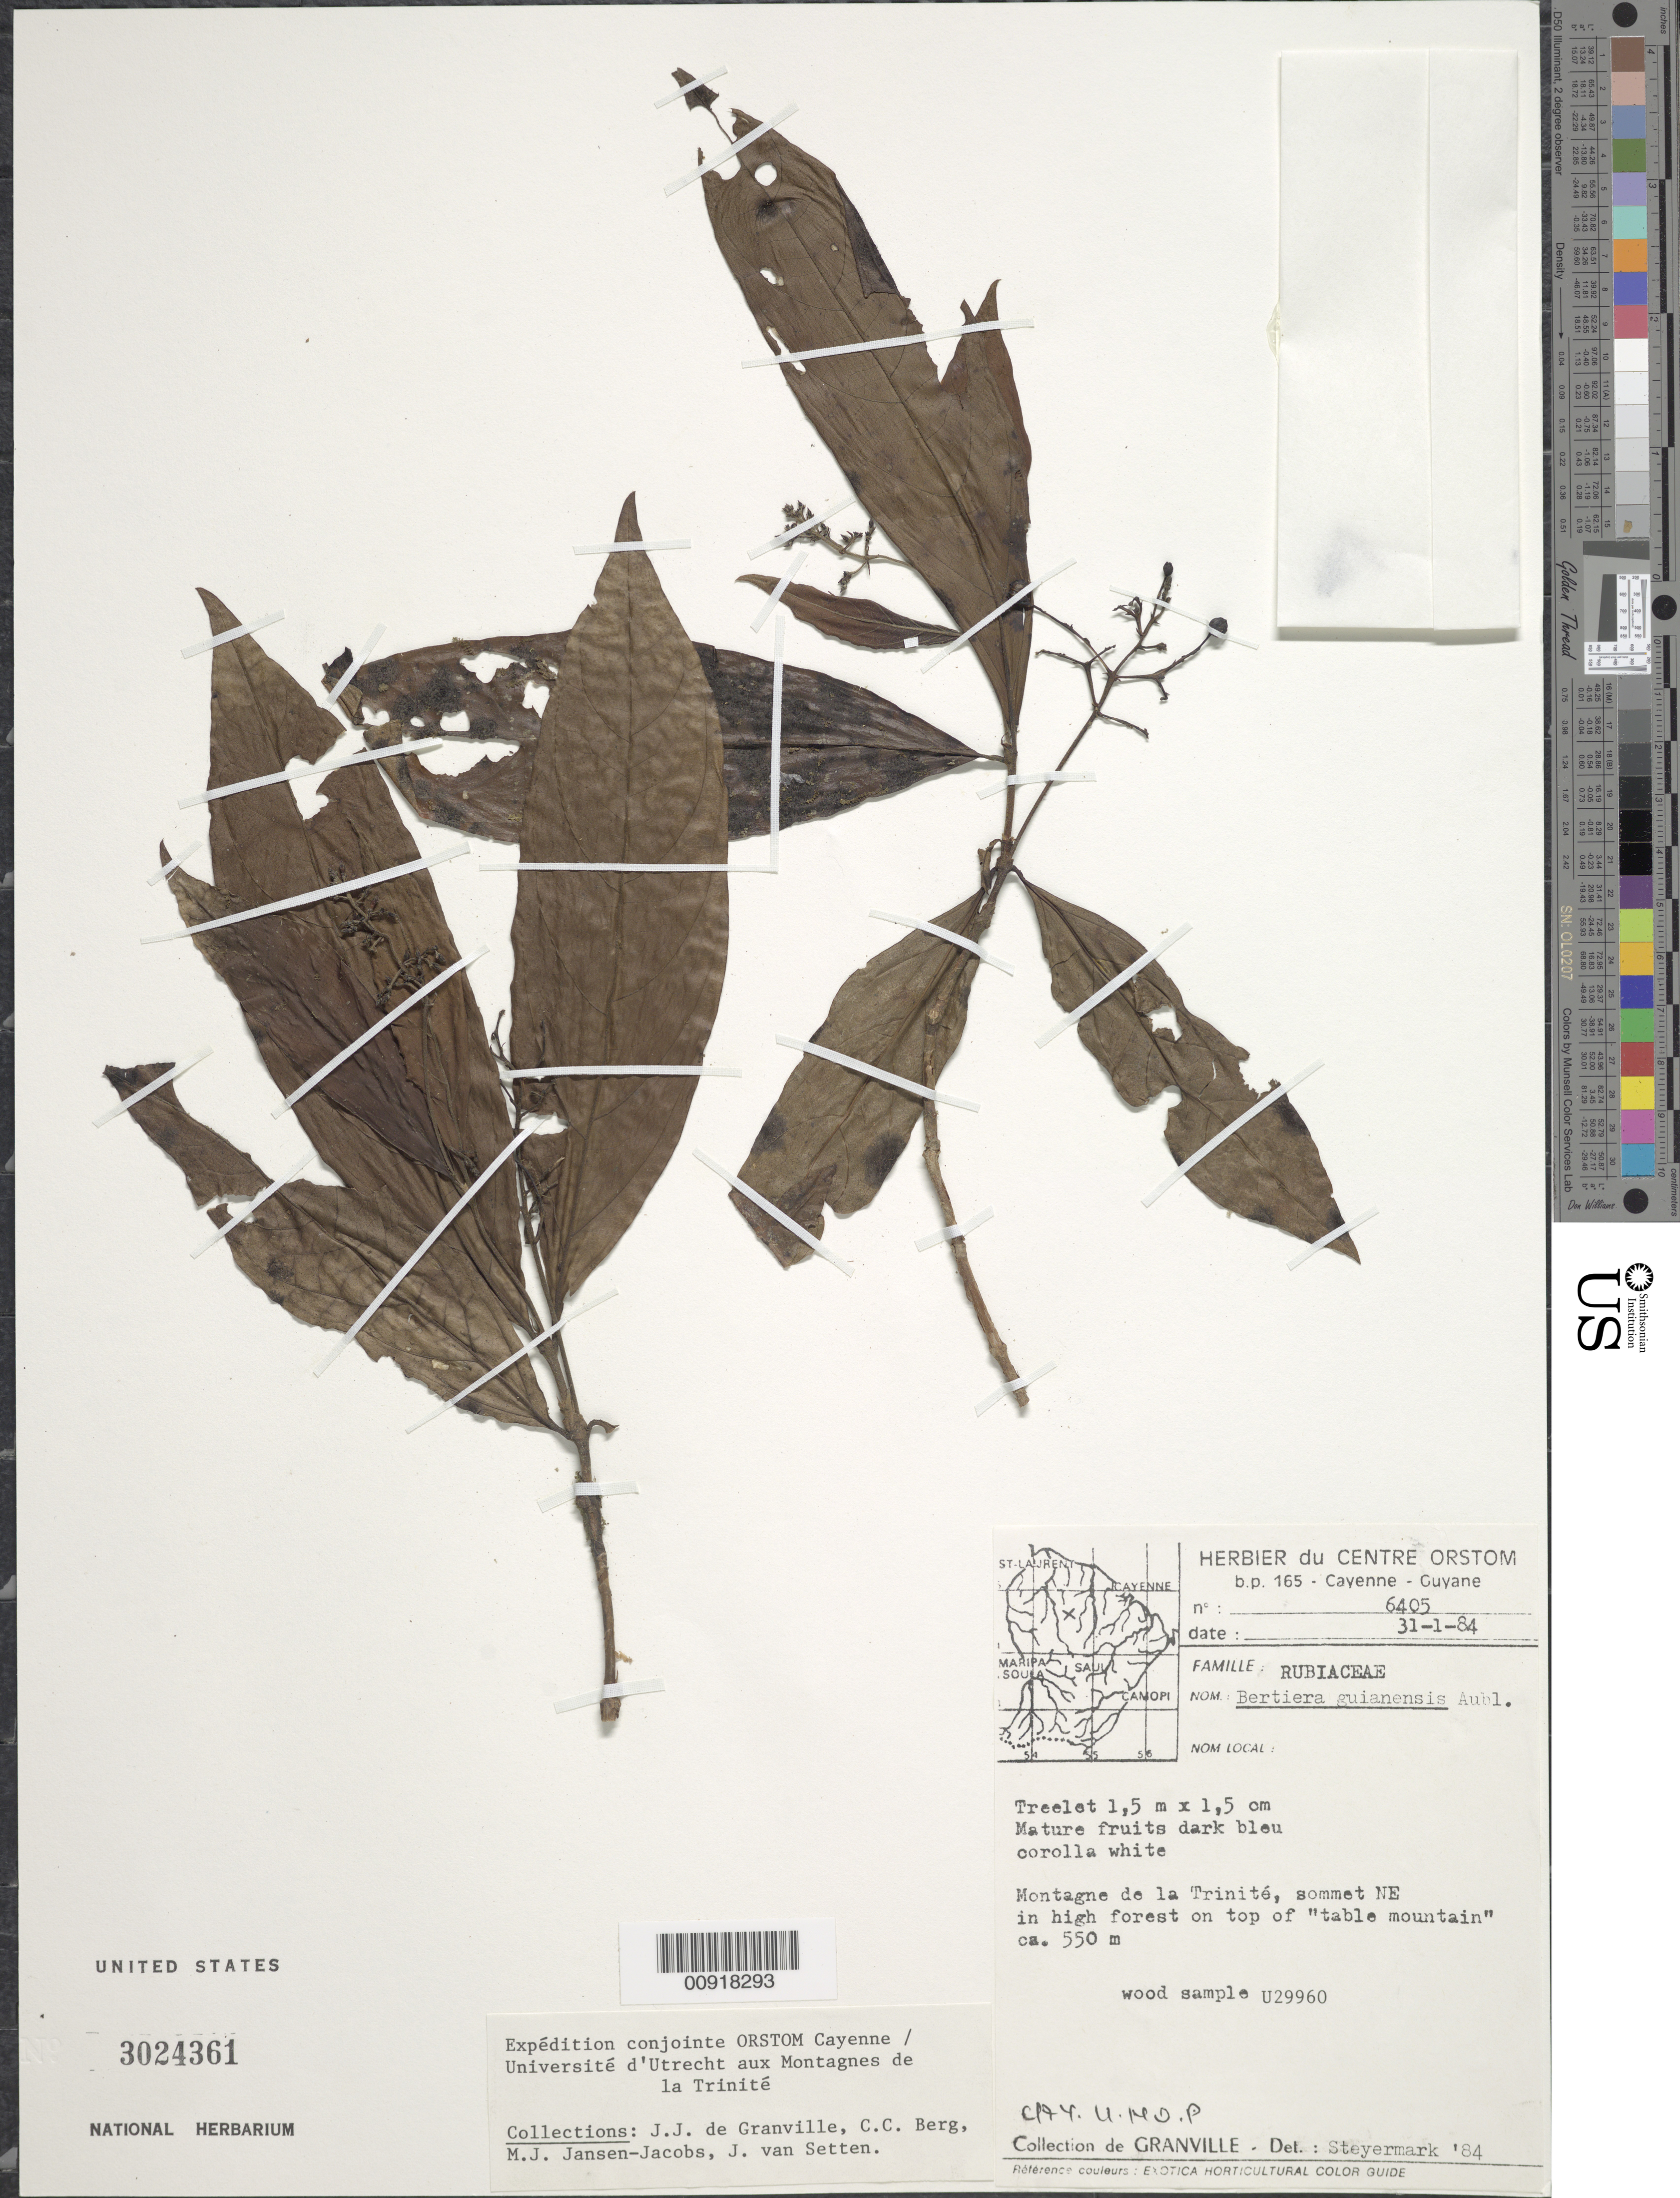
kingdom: Plantae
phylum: Tracheophyta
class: Magnoliopsida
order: Gentianales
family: Rubiaceae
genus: Bertiera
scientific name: Bertiera guianensis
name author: Aubl.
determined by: Steyermark, Julian A., (VEN)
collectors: J.-J. de Granville, C. C. Berg, M. J. Jansen-Jacobs & J. van Setten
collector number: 6405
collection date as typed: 31-Jan-84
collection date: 1984-01-31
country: French Guiana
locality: Montagnes de la Trinité, sommet NE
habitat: High forest on top of "table mountain"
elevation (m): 550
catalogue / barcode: US 3024361